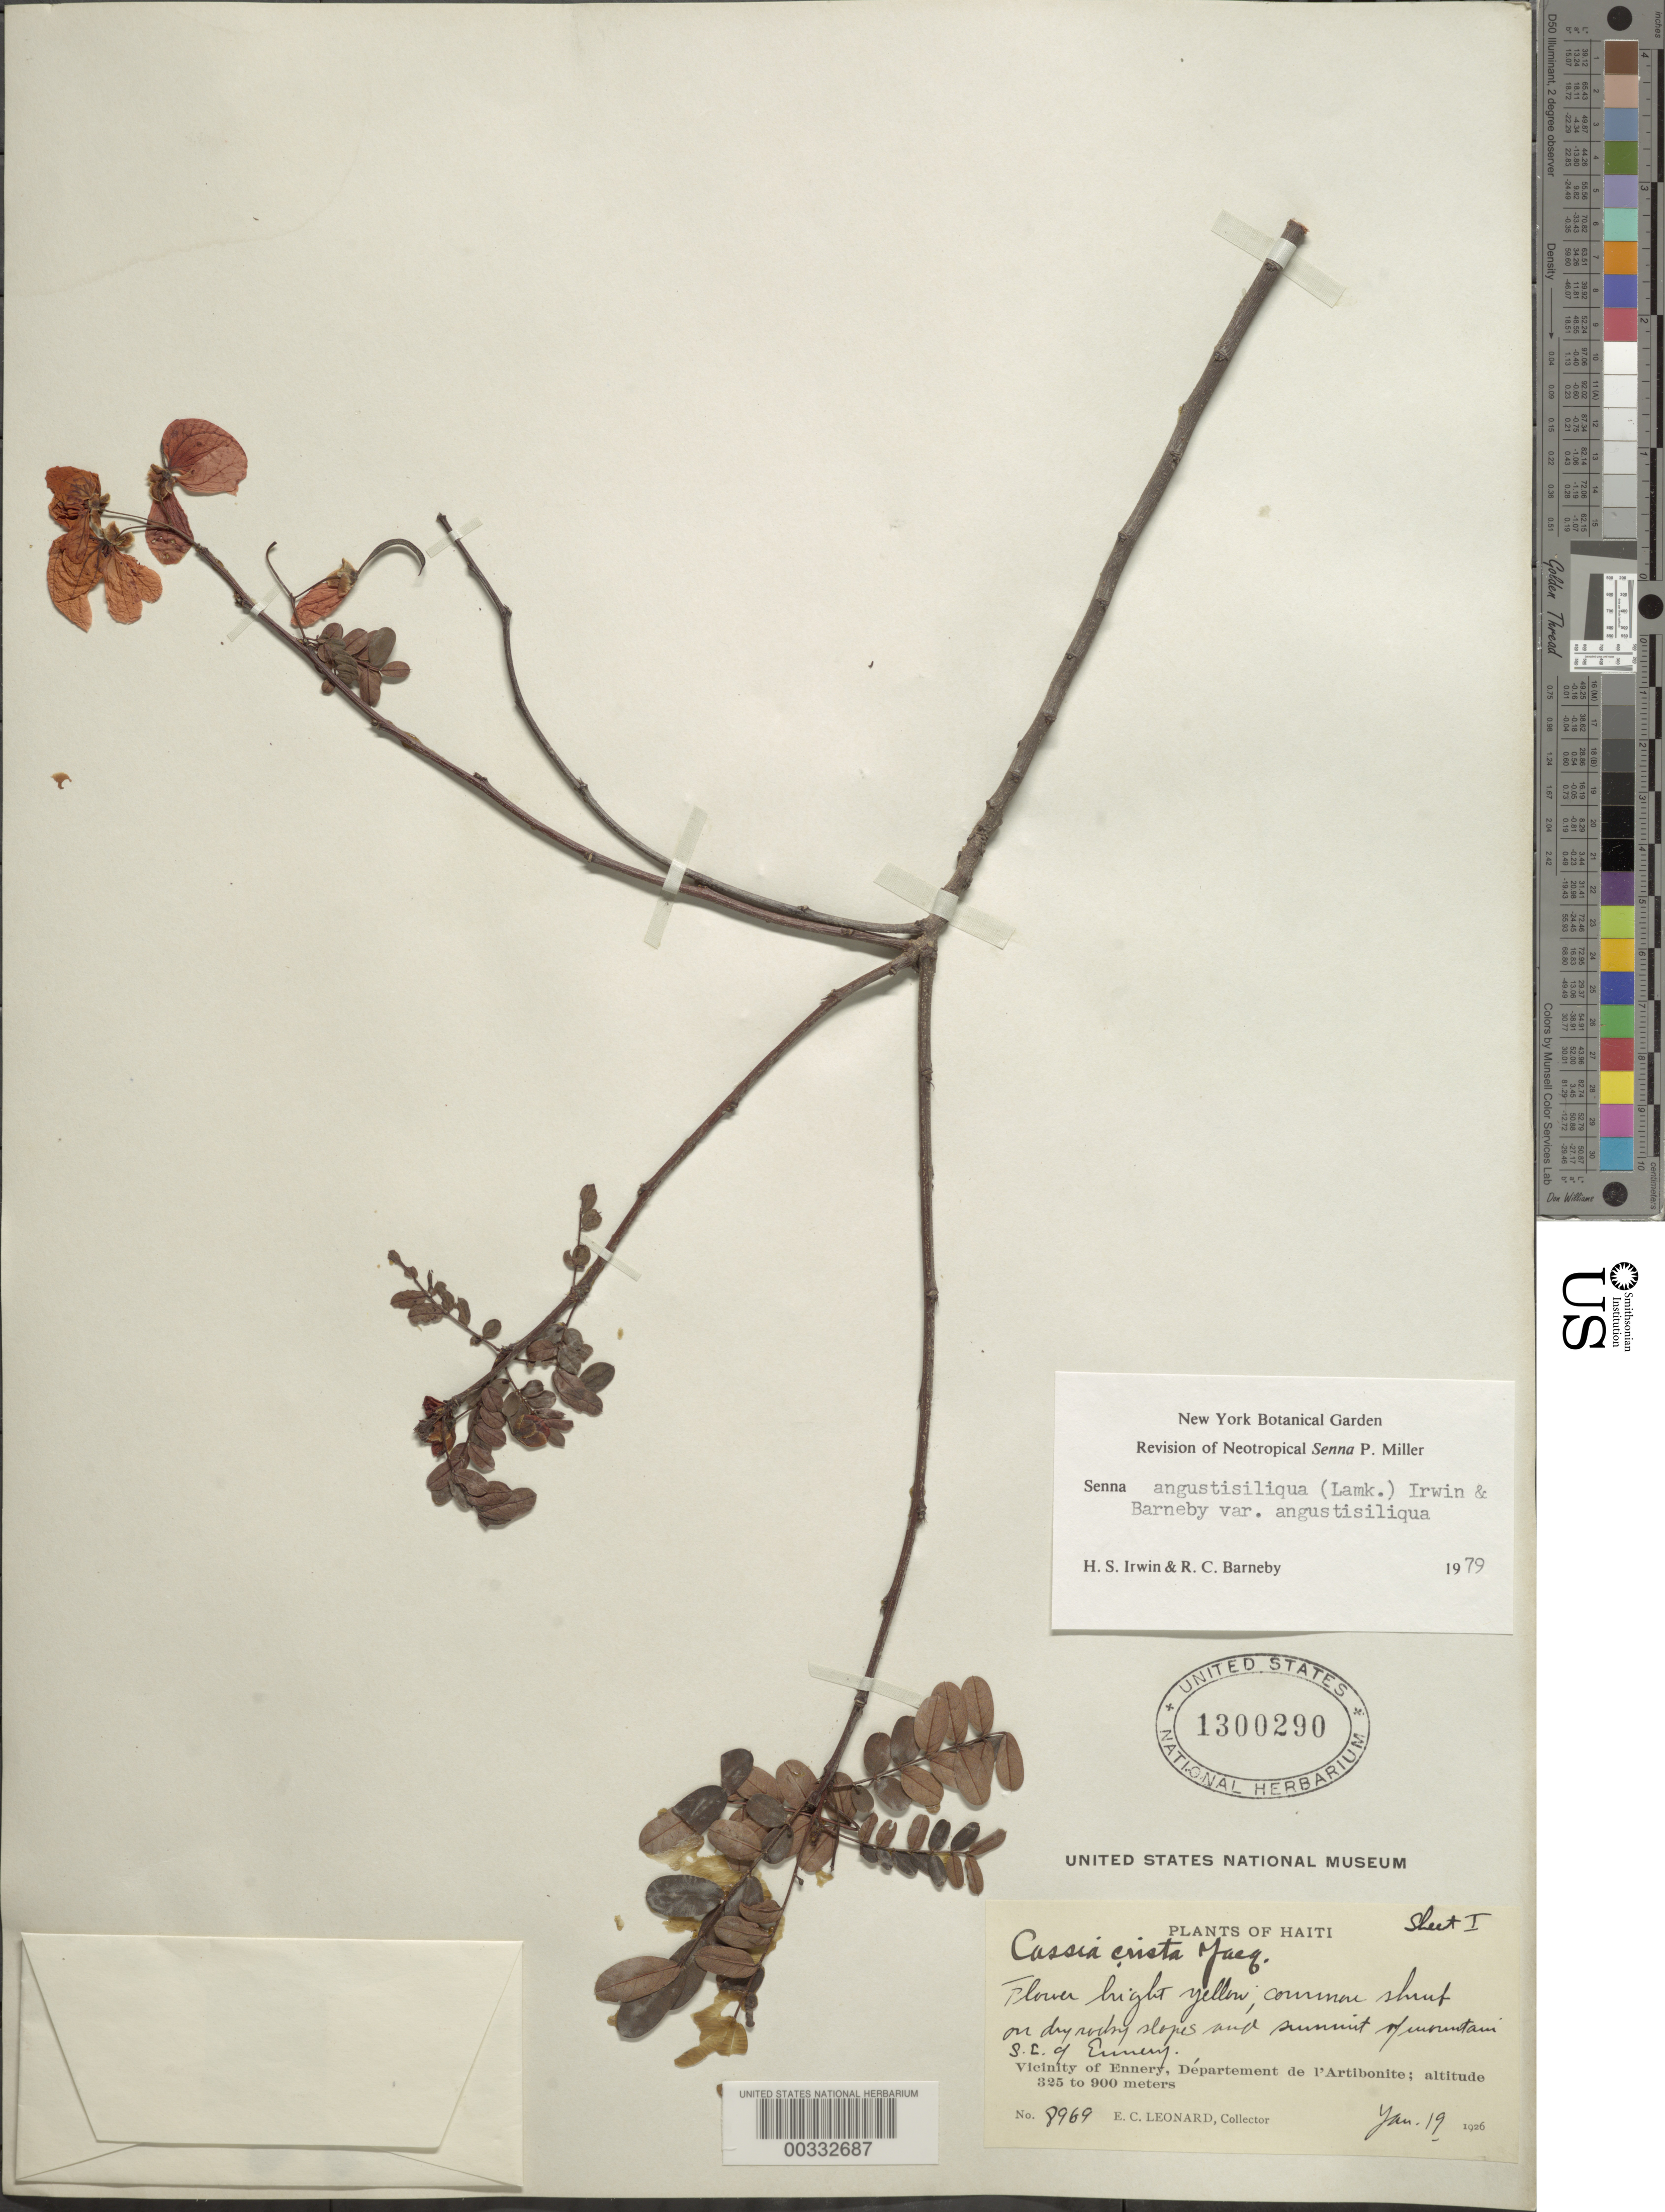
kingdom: Plantae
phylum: Tracheophyta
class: Magnoliopsida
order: Fabales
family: Fabaceae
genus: Senna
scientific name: Senna angustisiliqua var. angustisiliqua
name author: (Lam.) H.S. Irwin & Barneby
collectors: E. C. Leonard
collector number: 8969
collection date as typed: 19 Jan 1926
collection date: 1926-01-19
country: Haiti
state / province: Artibonite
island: Hispaniola Island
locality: Se of ennery; vicinity of ennery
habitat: On dry rocky slopes and summit of mountain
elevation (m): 325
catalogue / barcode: US 1300290